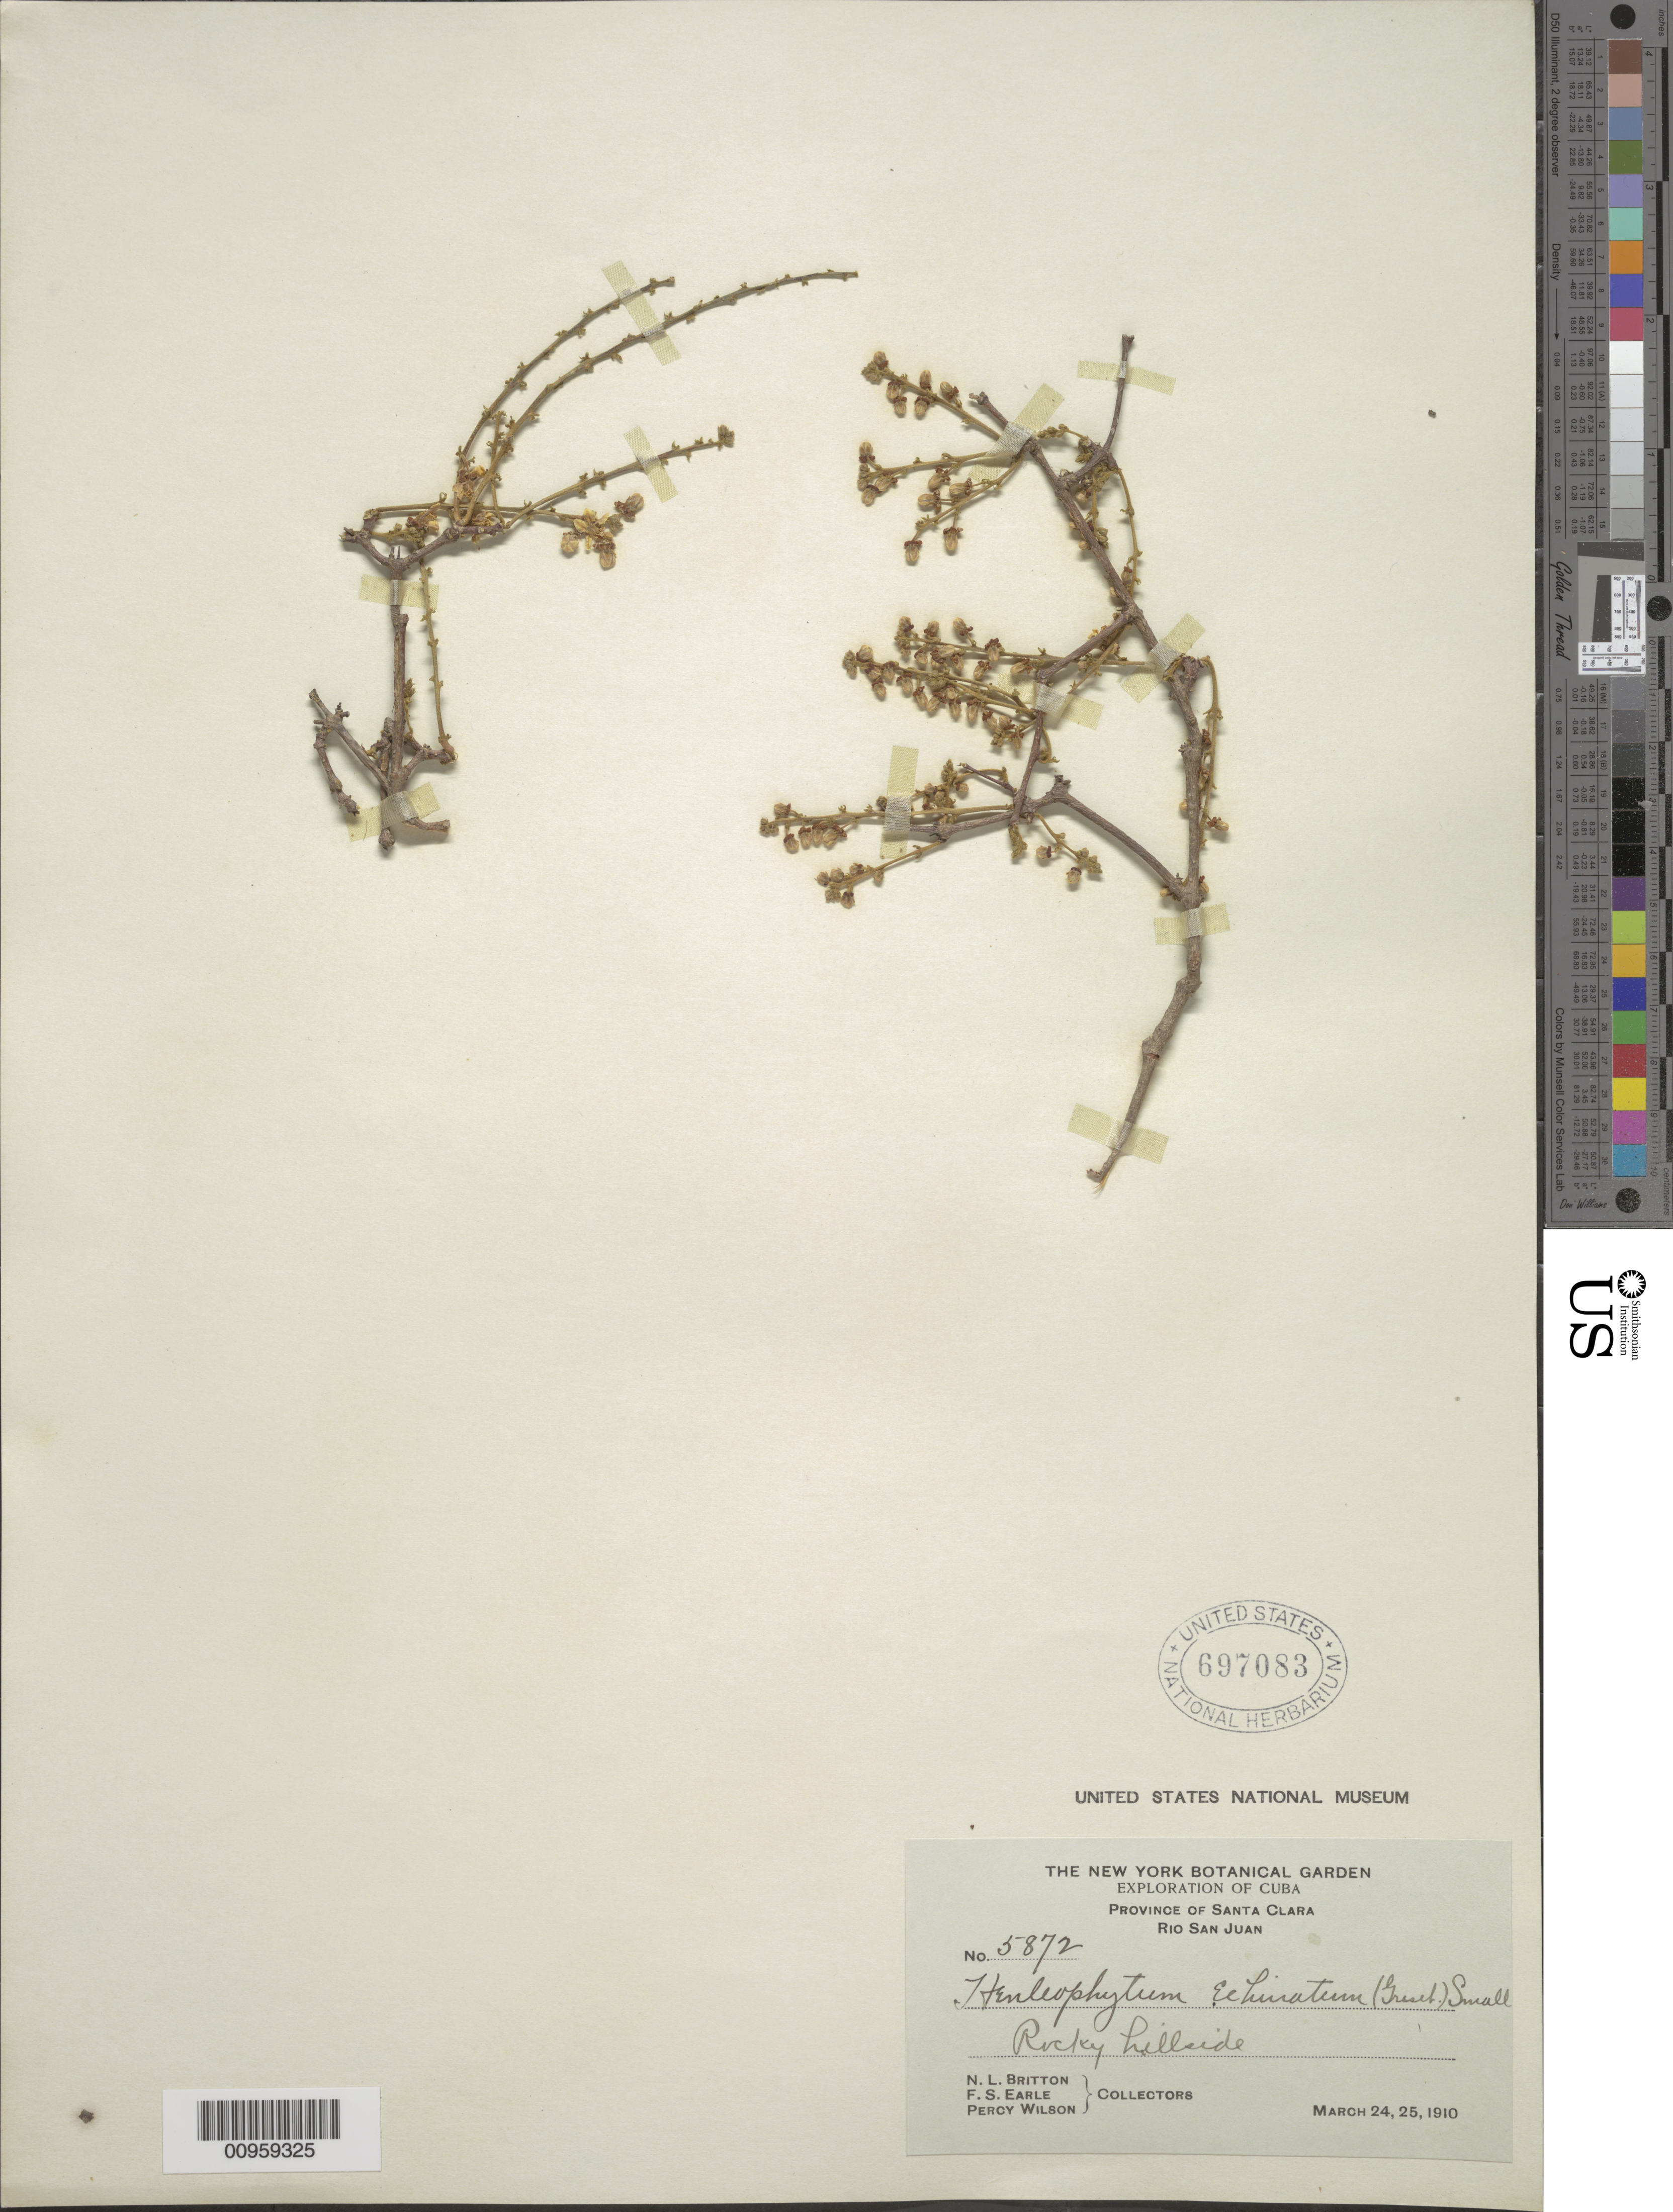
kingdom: Plantae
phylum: Tracheophyta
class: Magnoliopsida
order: Malpighiales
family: Malpighiaceae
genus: Henleophytum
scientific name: Henleophytum echinatum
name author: (Griseb.) Small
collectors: N. Britton, F. S. Earle & P. Wilson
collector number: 5872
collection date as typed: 24 Mar 1910 to 25 Mar 1910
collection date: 1910-03-24/1910-03-25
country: Cuba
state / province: Las Villas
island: Cuba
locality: Rio San Juan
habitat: Rocky hillside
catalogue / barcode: US 697083